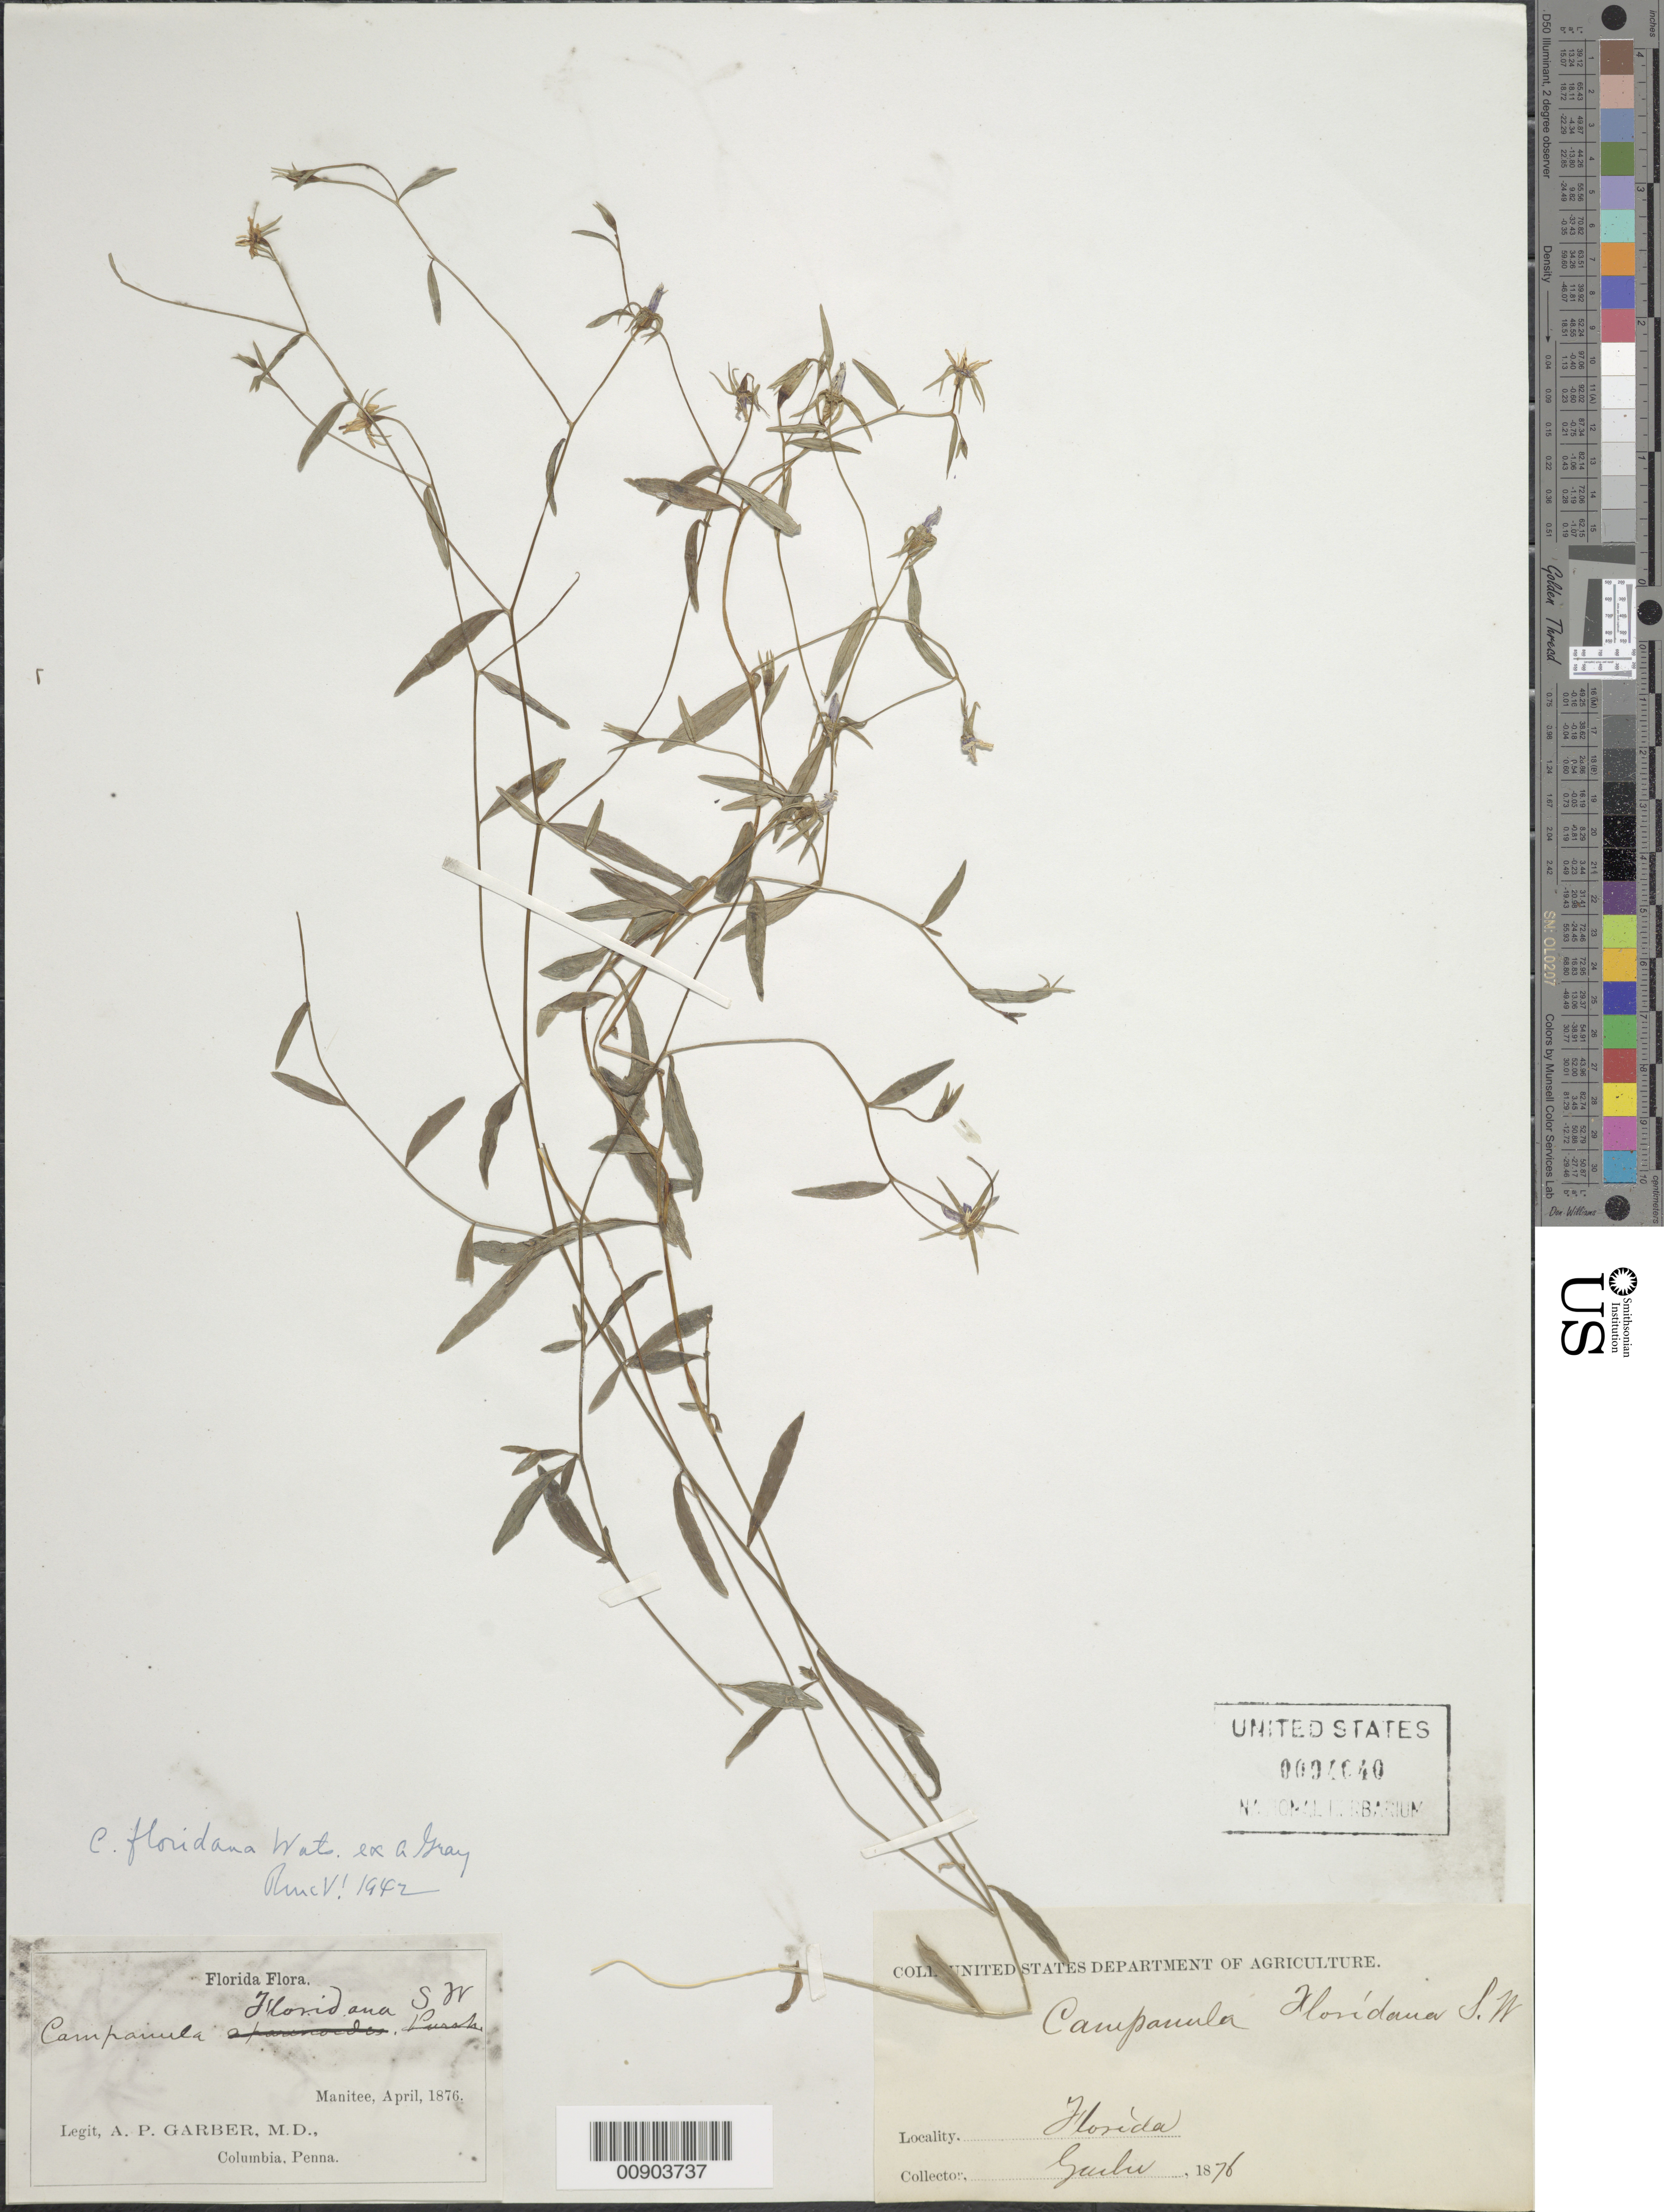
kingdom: Plantae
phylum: Tracheophyta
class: Magnoliopsida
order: Asterales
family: Campanulaceae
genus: Campanula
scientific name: Campanula floridana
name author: S. Watson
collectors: A. P. Garber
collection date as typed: Apr 1876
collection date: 1876-04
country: United States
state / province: Florida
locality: Manitee.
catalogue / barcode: US 94690